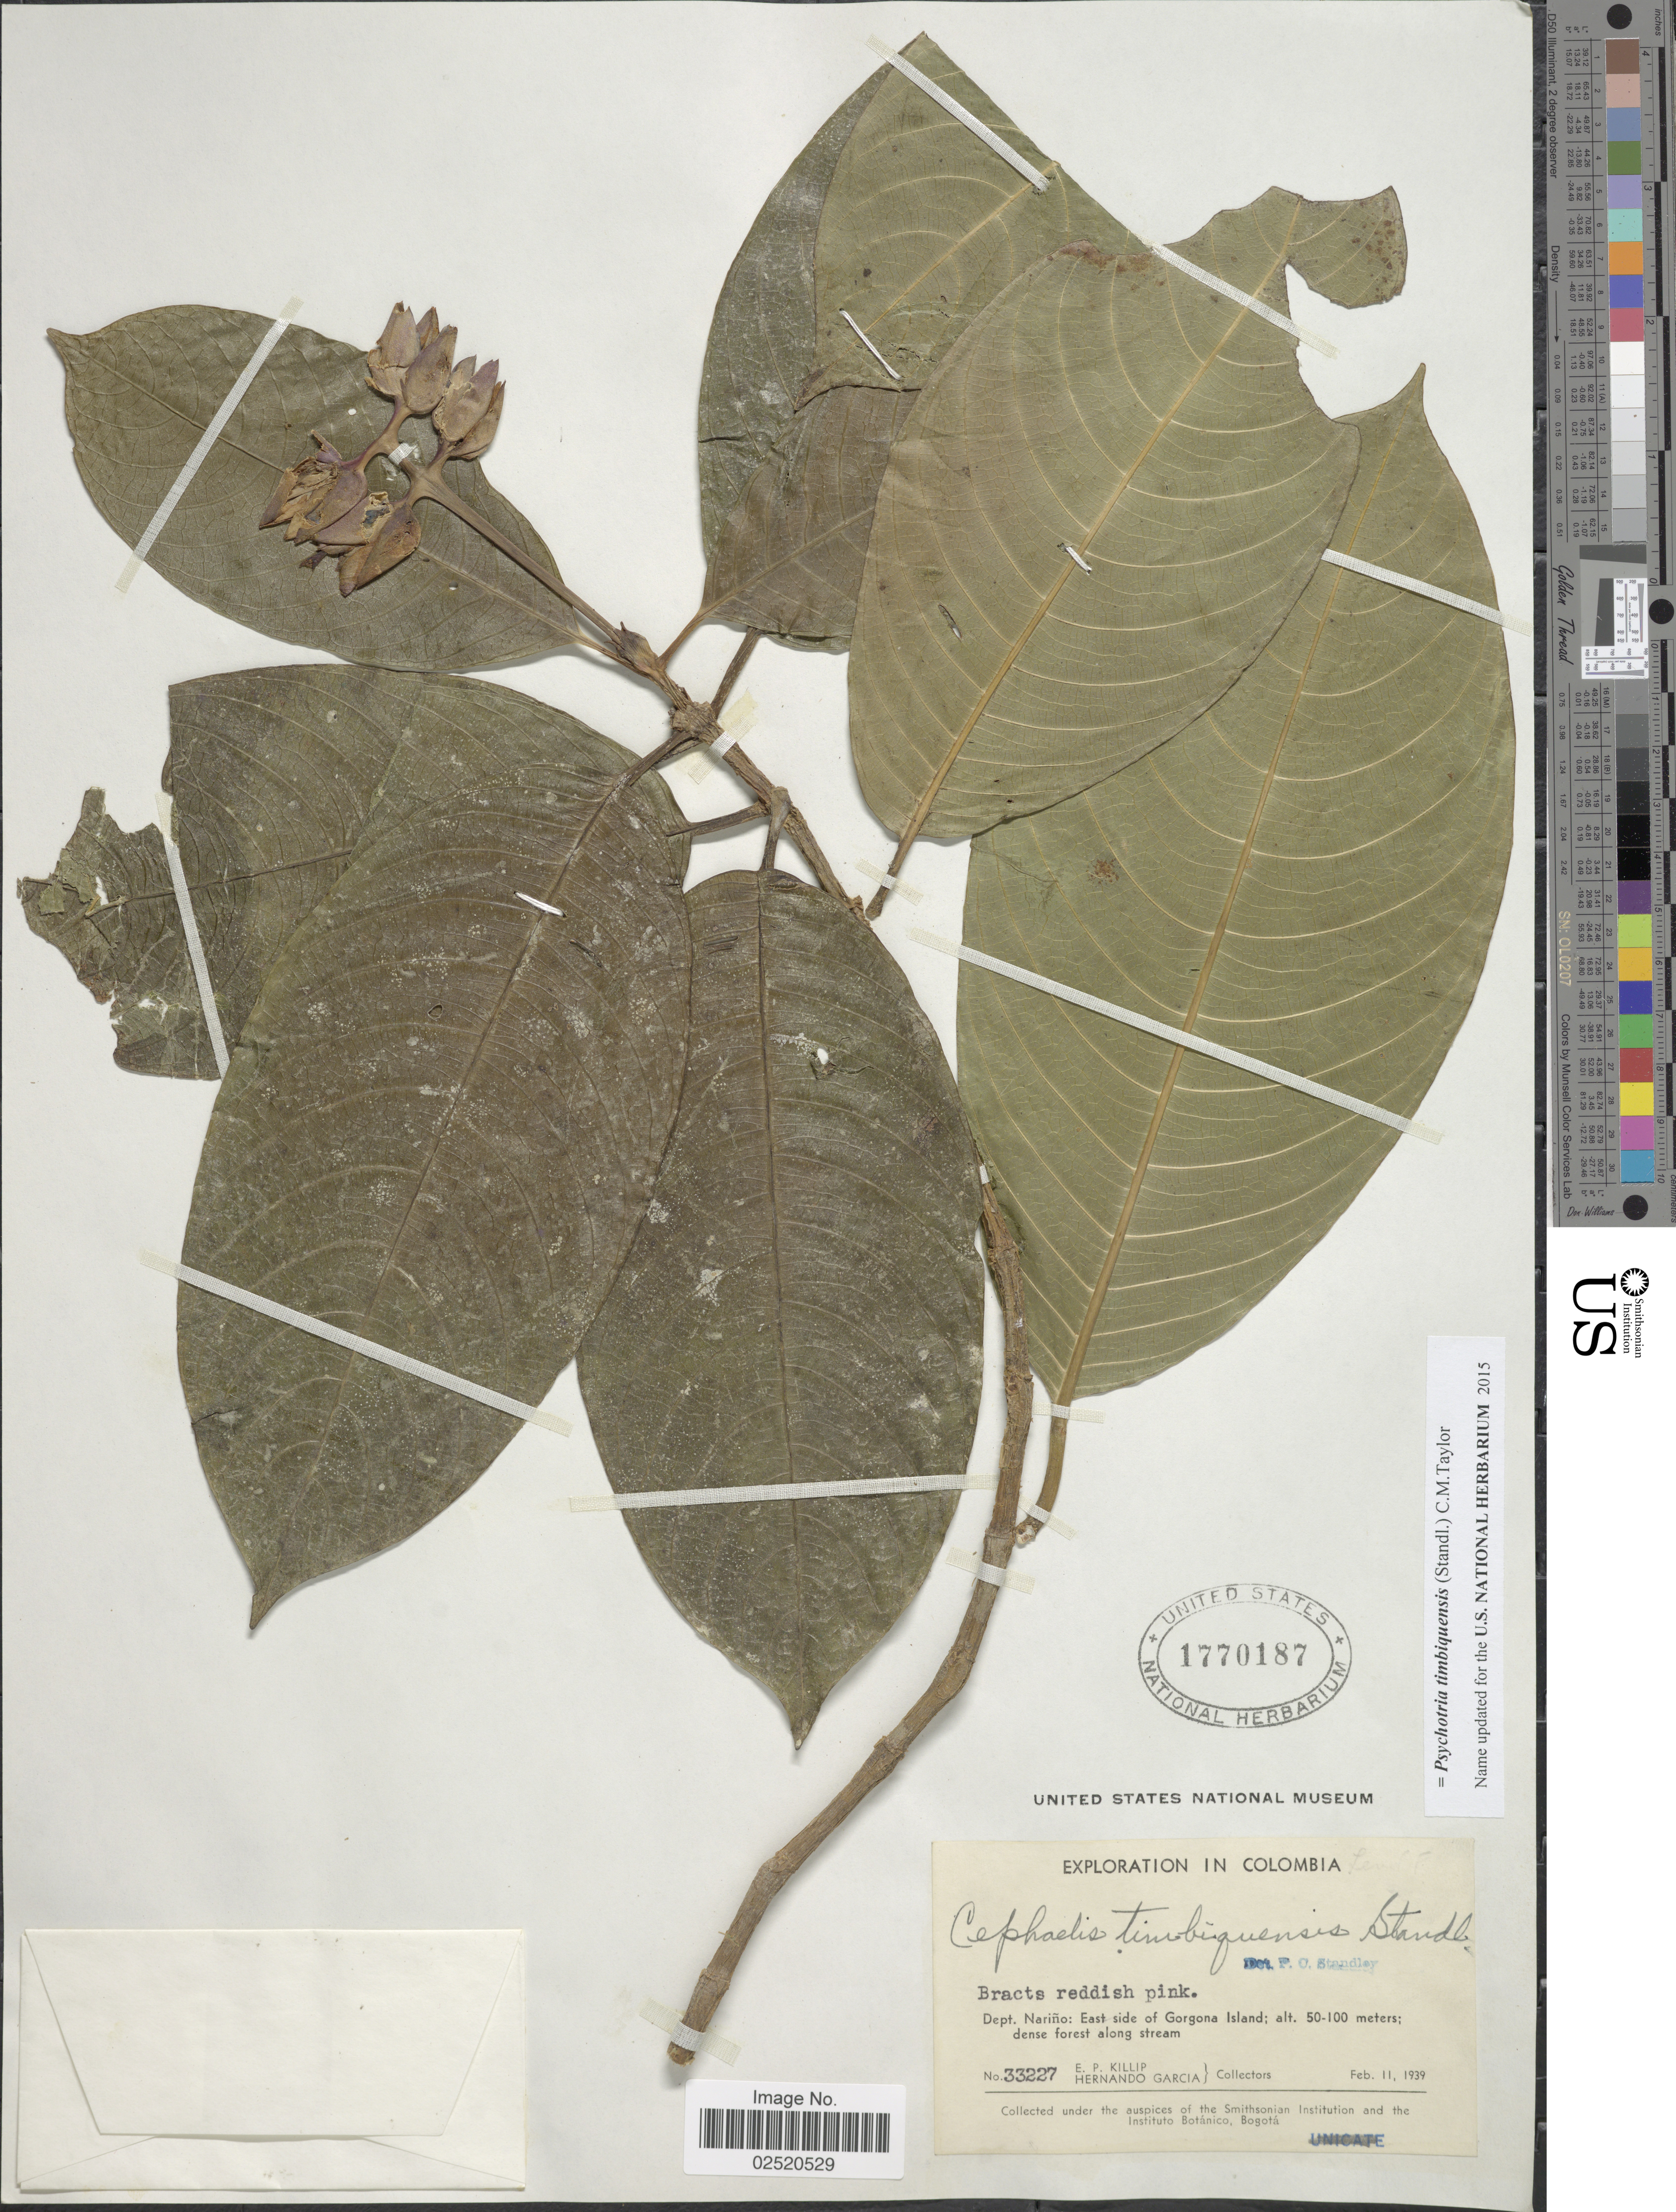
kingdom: Plantae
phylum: Tracheophyta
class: Magnoliopsida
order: Gentianales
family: Rubiaceae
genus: Psychotria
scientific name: Psychotria timbiquensis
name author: (Standl.) C.M. Taylor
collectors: E. P. Killip & H. Garcia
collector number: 33227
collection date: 1939-02-11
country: Colombia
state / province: Nariño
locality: East side of Gorgona Island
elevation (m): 50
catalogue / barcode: US 1770187